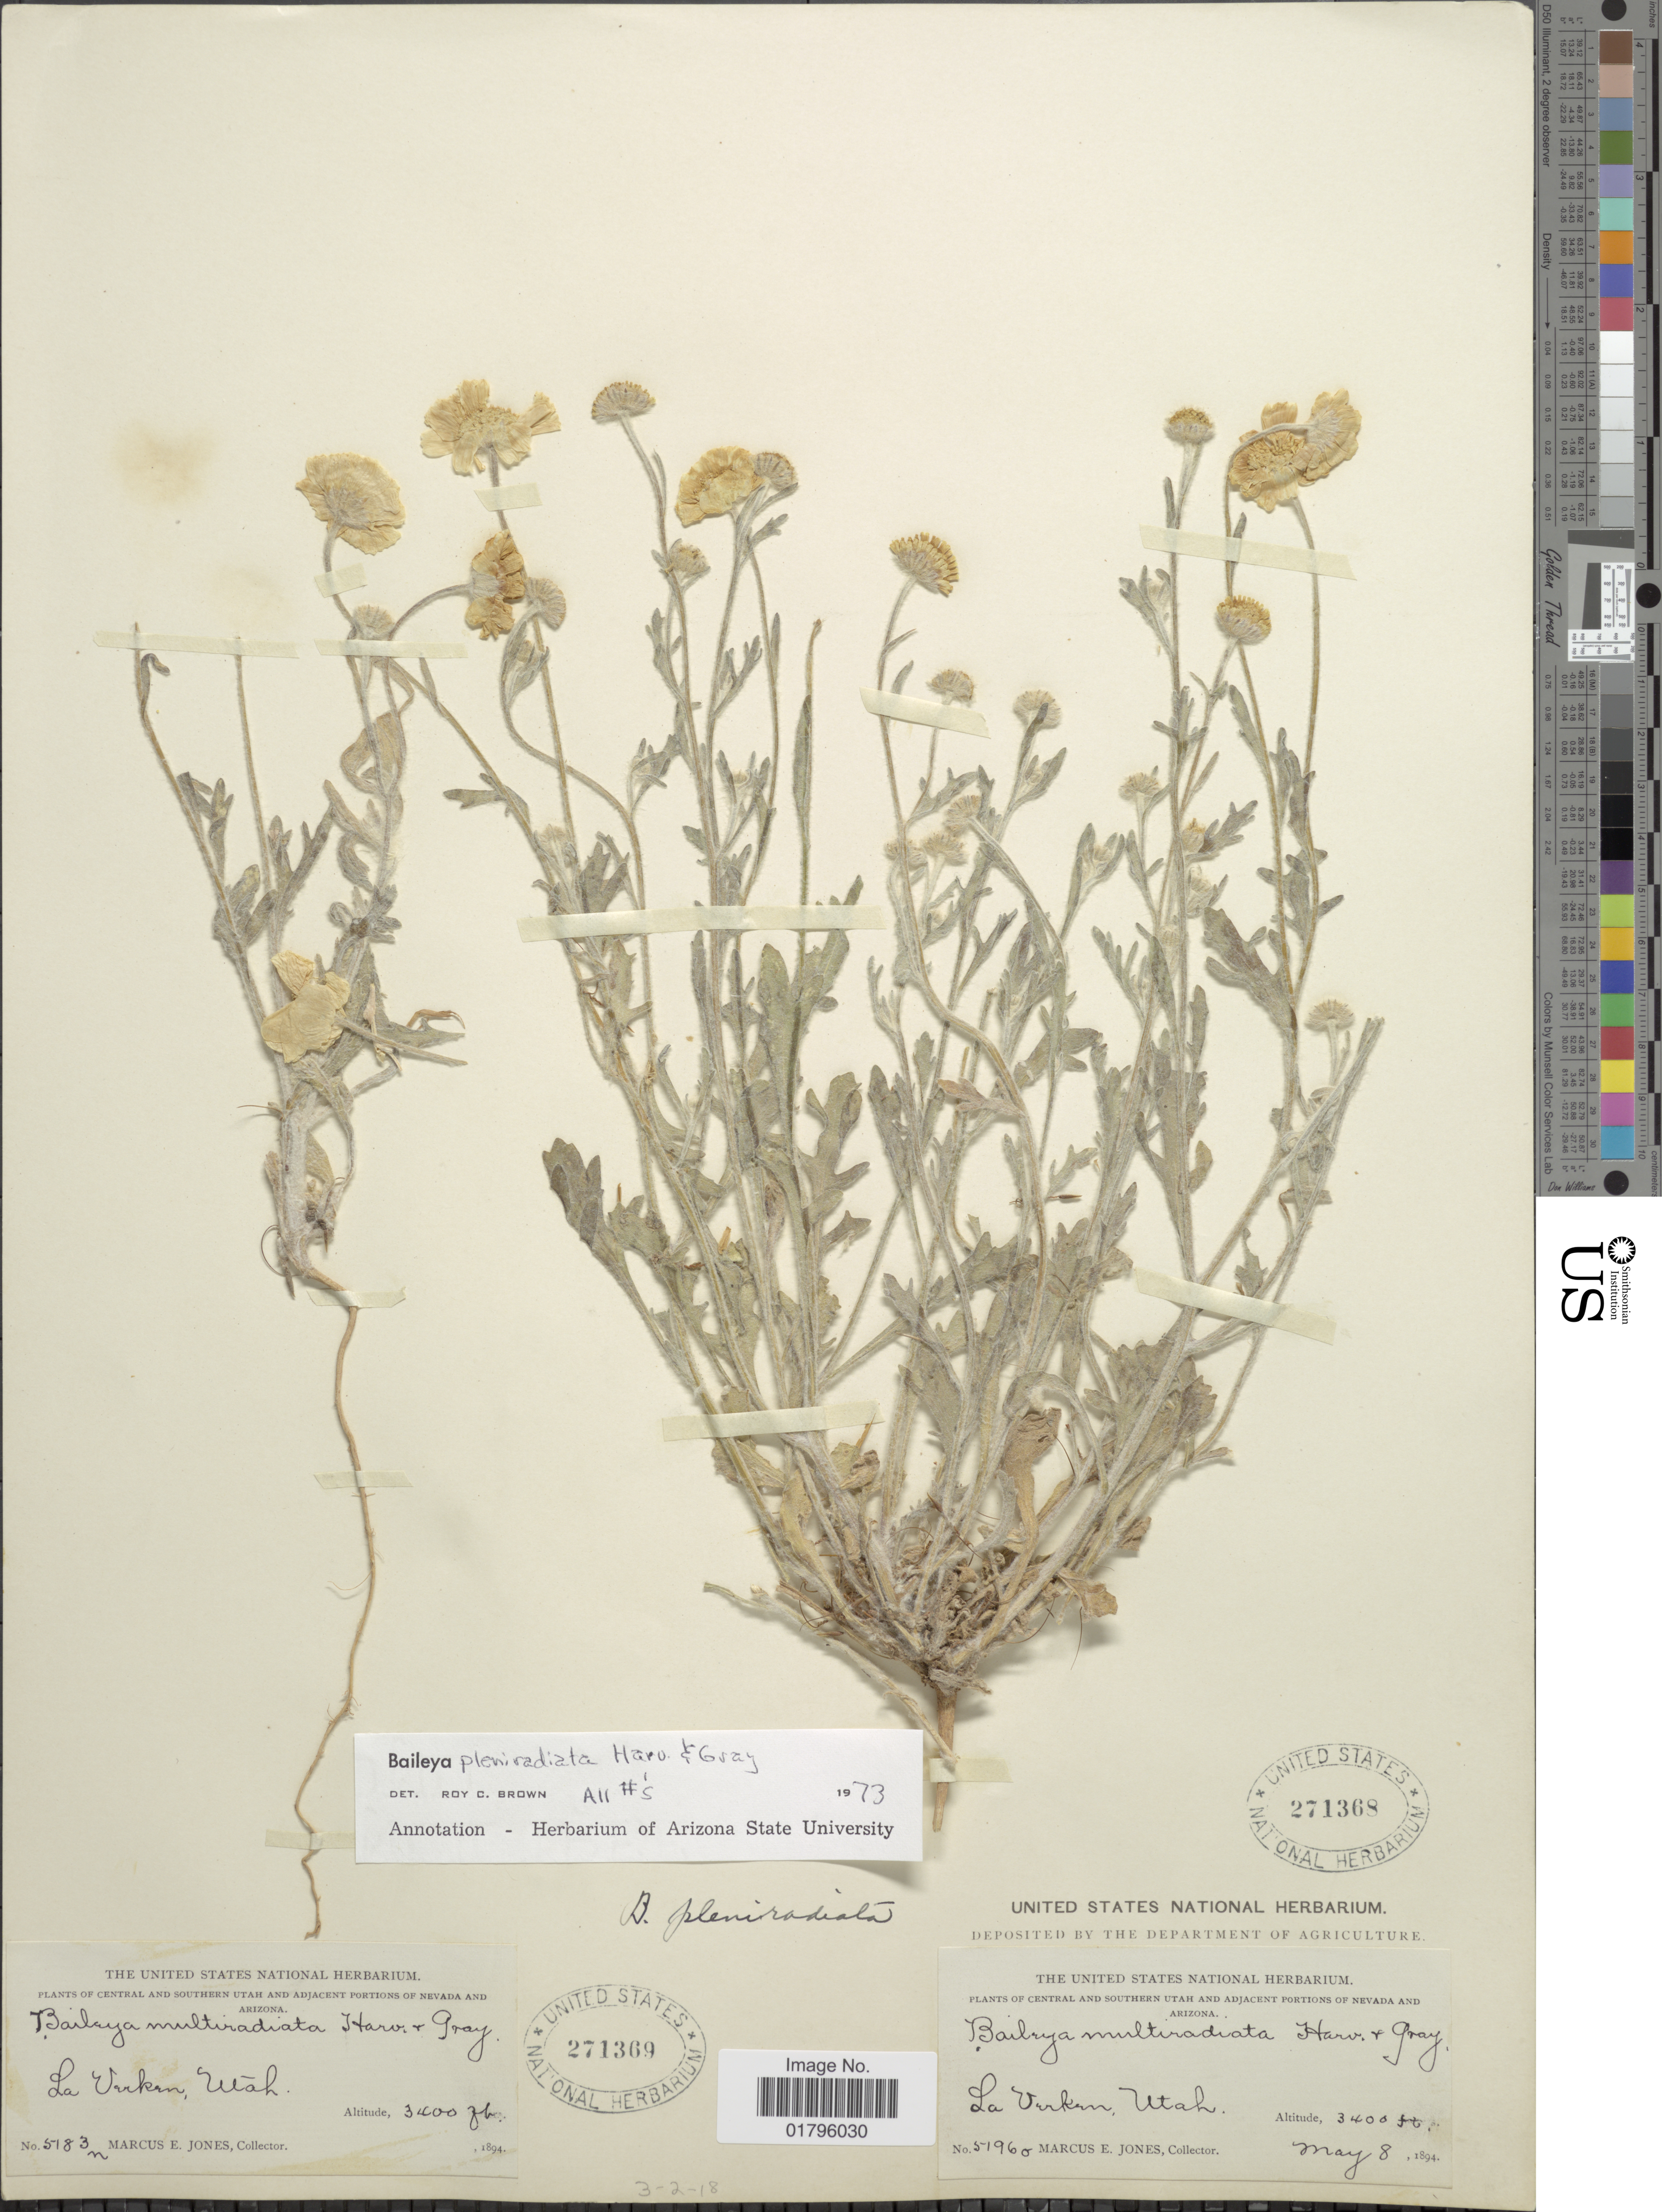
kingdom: Plantae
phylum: Tracheophyta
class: Magnoliopsida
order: Asterales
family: Asteraceae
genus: Baileya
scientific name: Baileya pleniradiata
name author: Harv. & A. Gray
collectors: M. E. Jones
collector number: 5183n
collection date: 1894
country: United States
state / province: Utah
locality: La Verkin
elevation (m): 1036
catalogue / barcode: US 271369